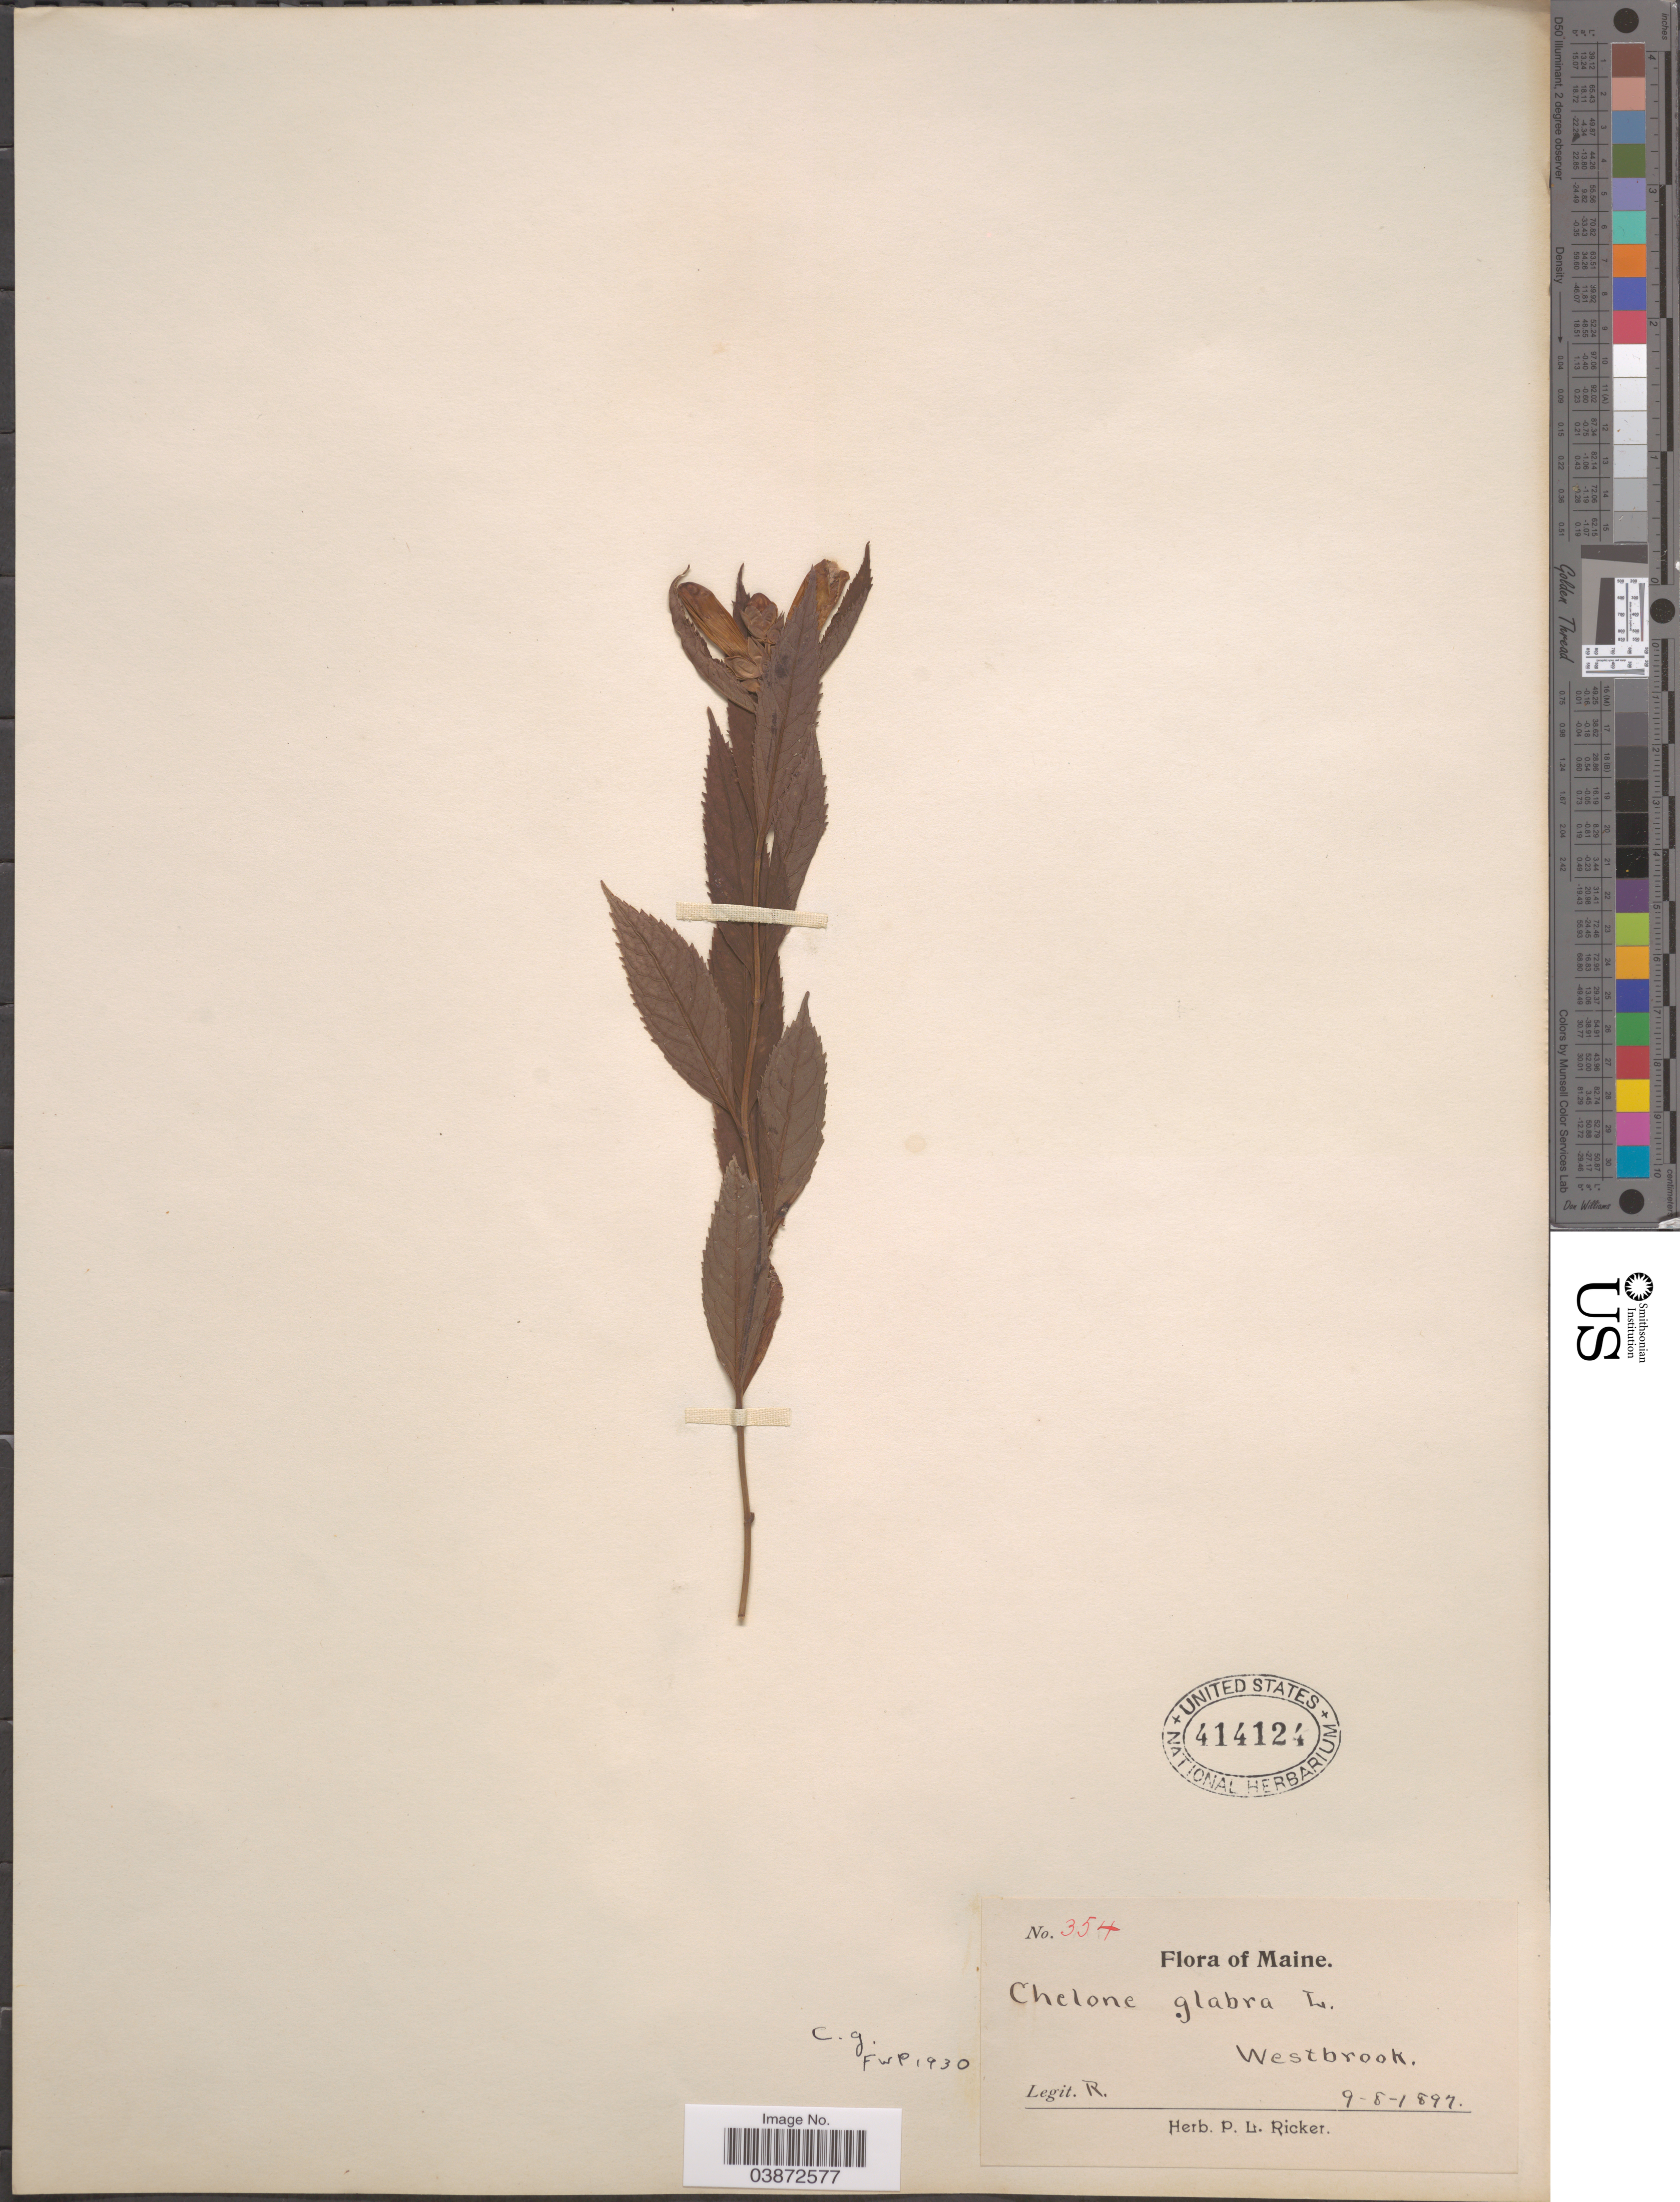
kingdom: Plantae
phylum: Tracheophyta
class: Magnoliopsida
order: Lamiales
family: Plantaginaceae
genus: Chelone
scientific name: Chelone glabra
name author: L.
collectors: P. Ricker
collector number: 354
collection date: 1897-09-08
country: United States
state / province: Maine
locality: Westbrook.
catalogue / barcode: US 414124